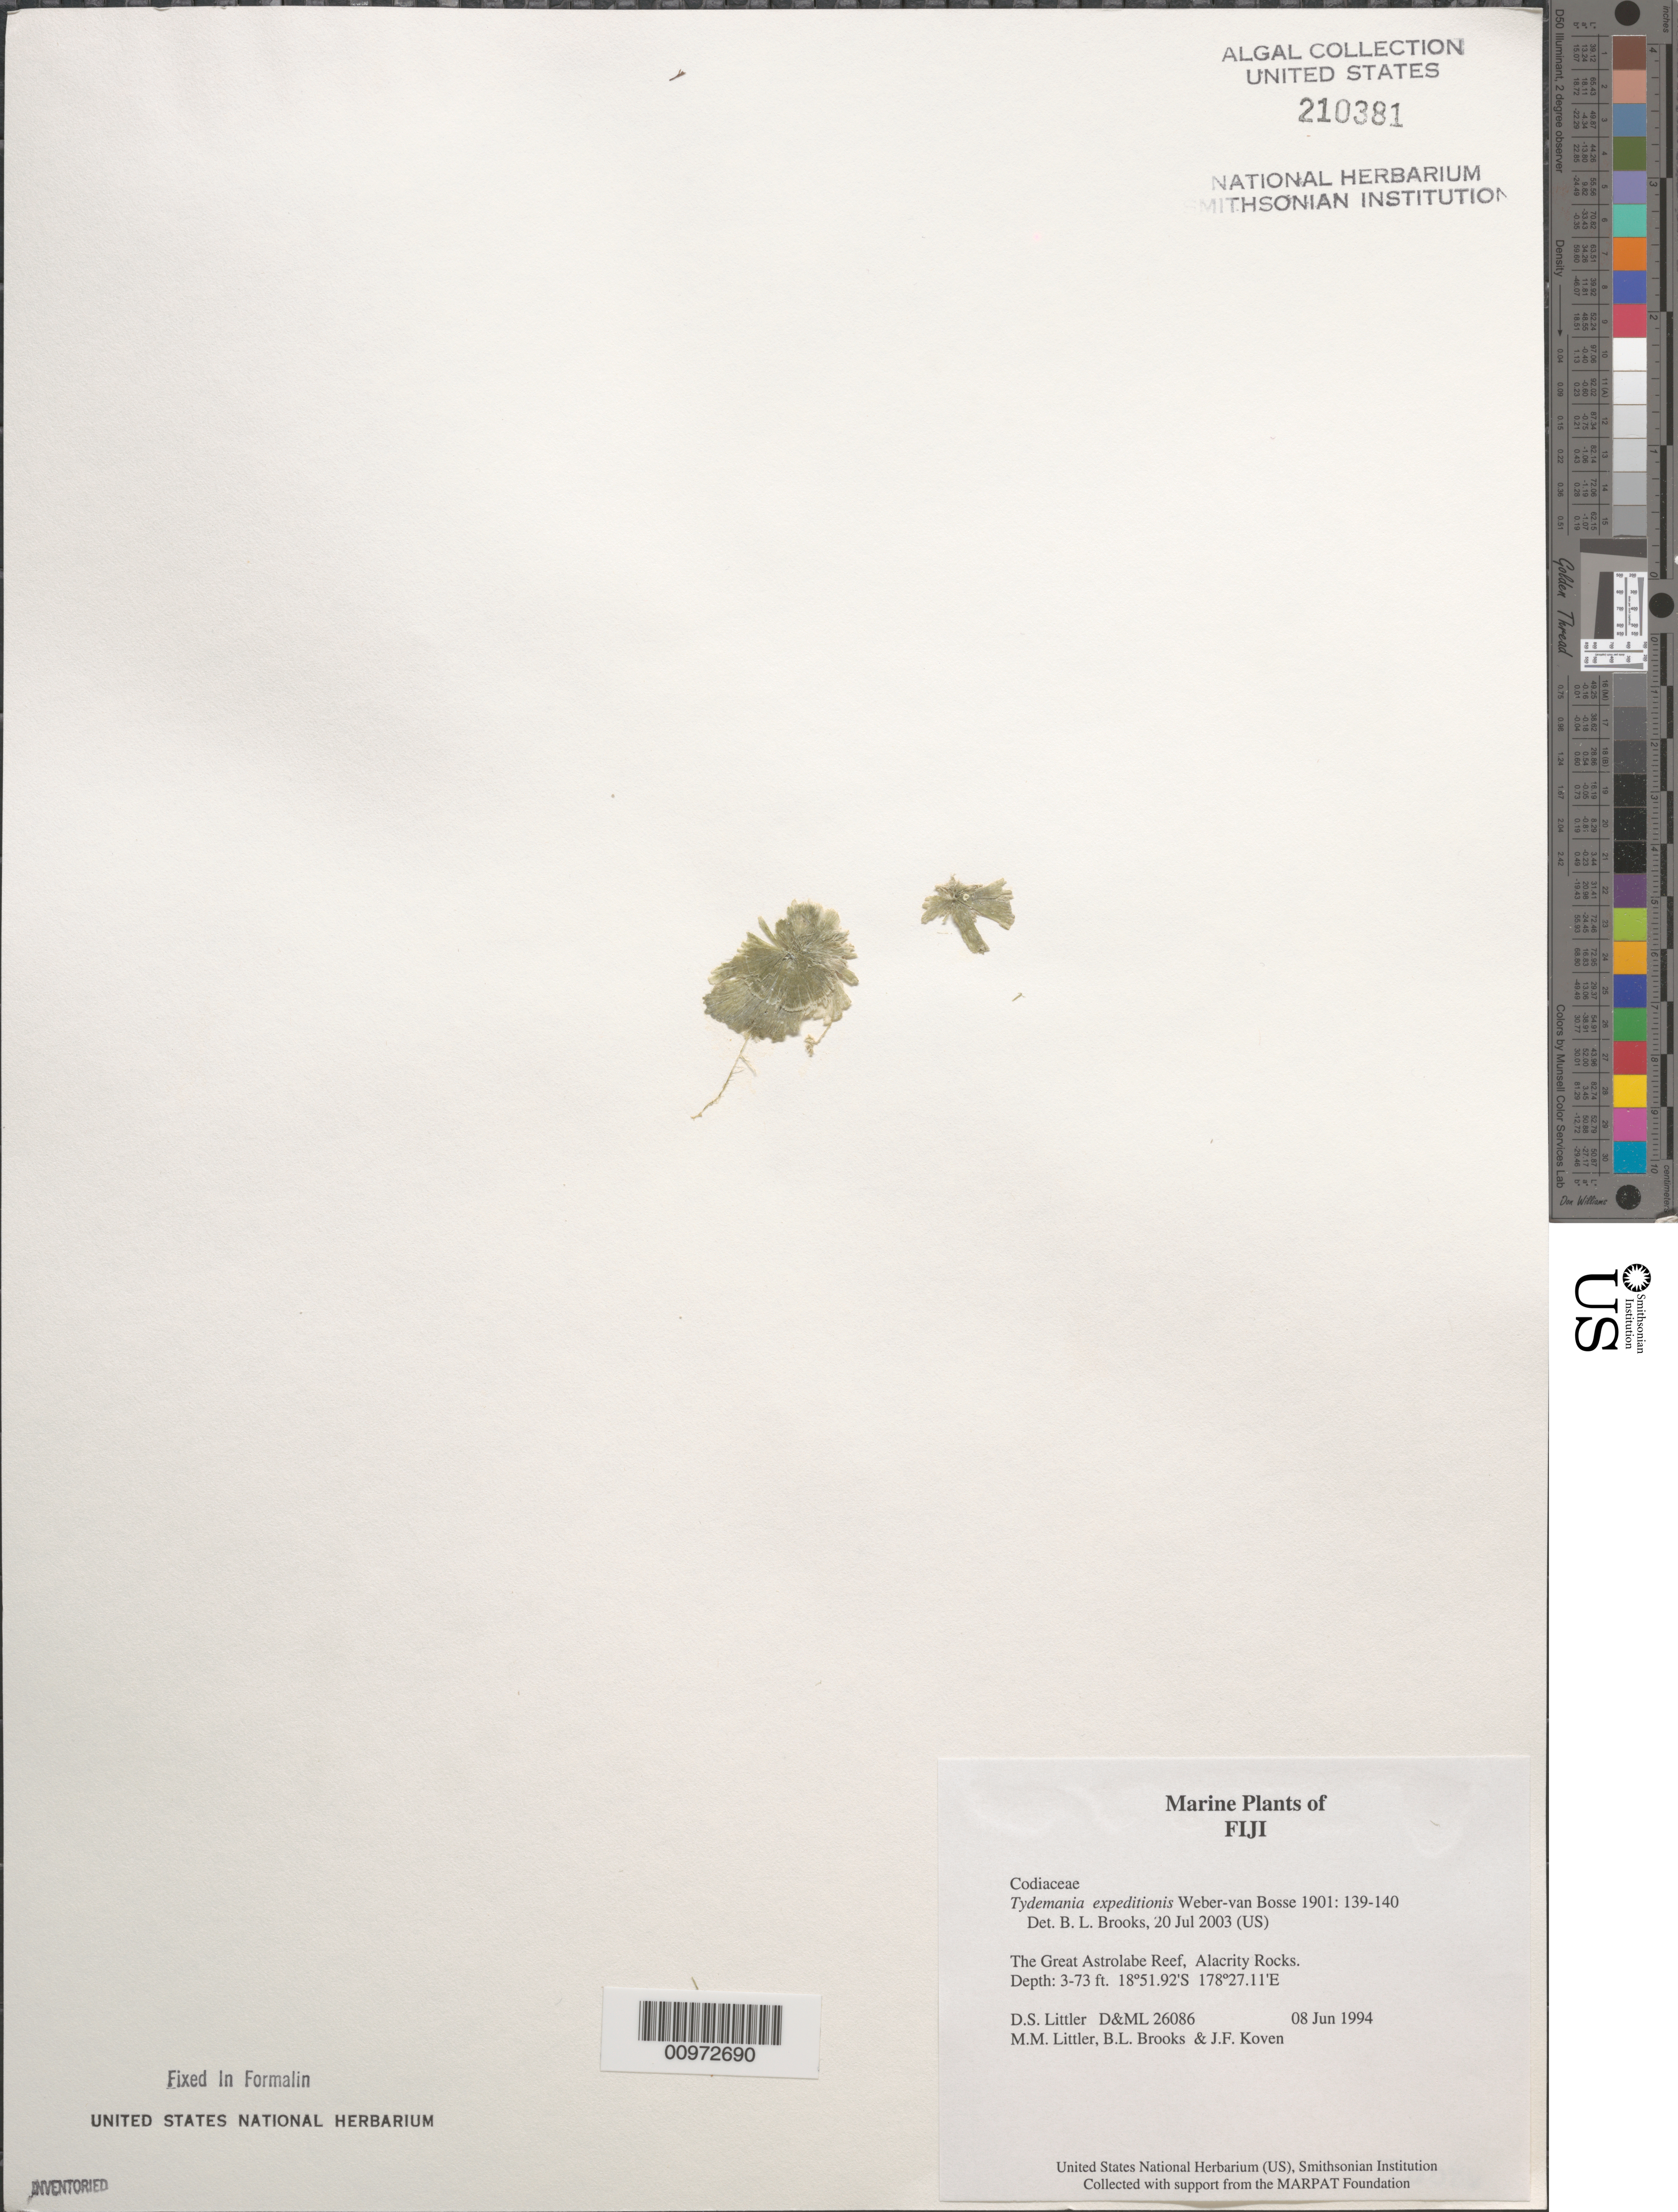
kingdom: Plantae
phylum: Chlorophyta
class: Ulvophyceae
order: Bryopsidales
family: Udoteaceae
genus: Tydemania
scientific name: Tydemania expeditionis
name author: Weber Bosse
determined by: Brooks, B. L., (BOT), Smithsonian Institution - National Museum of Natural History (UNITED STATES)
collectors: D. S. Littler, M. M. Littler, B. Brooks & J. Koven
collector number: D&ML 26086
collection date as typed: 08 Jun 1994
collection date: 1994-06-08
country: Fiji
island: Great Astrolabe Reef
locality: Great Astrolabe Reef, Alacrity Rocks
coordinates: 18 51.92'S, 178 27.11'E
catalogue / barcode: US 210381